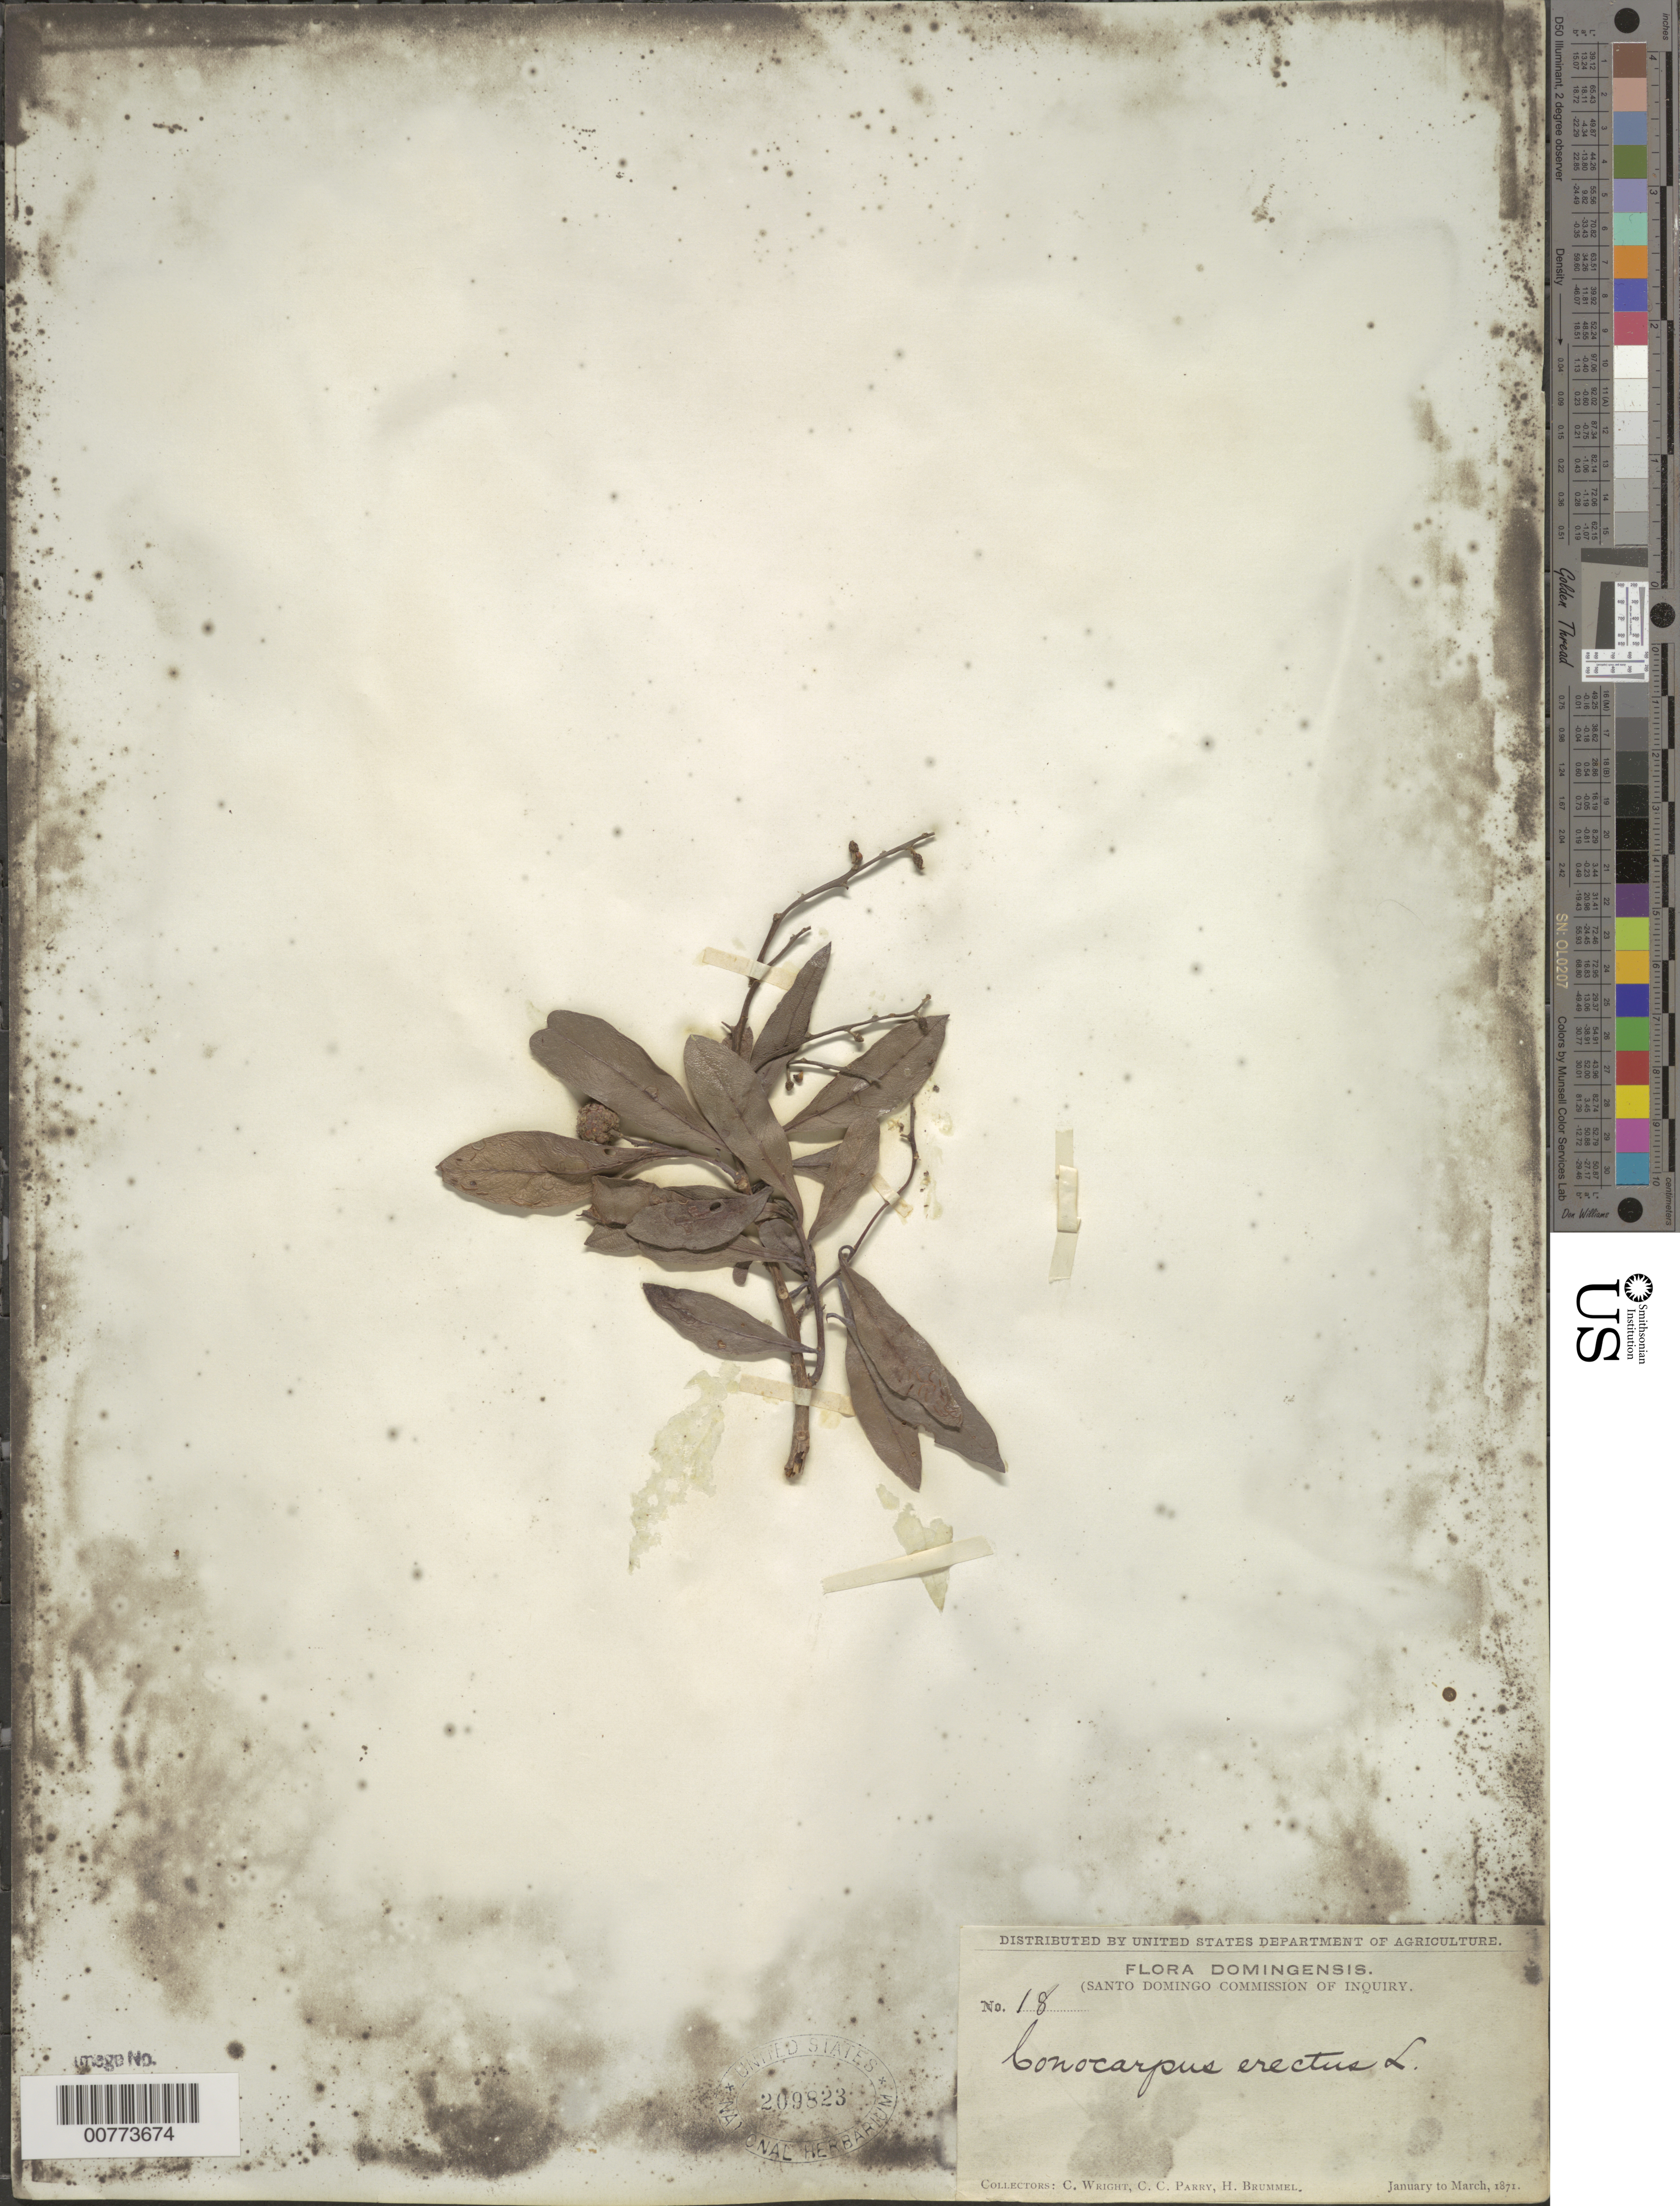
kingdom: Plantae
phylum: Tracheophyta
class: Magnoliopsida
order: Myrtales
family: Combretaceae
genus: Conocarpus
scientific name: Conocarpus erectus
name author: L.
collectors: C. Wright, C. C. Parry & H. Brummel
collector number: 18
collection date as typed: Jan 1871 to -- Mar 1871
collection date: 1871-01/1871-03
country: Dominican Republic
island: Hispaniola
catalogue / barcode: US 209823